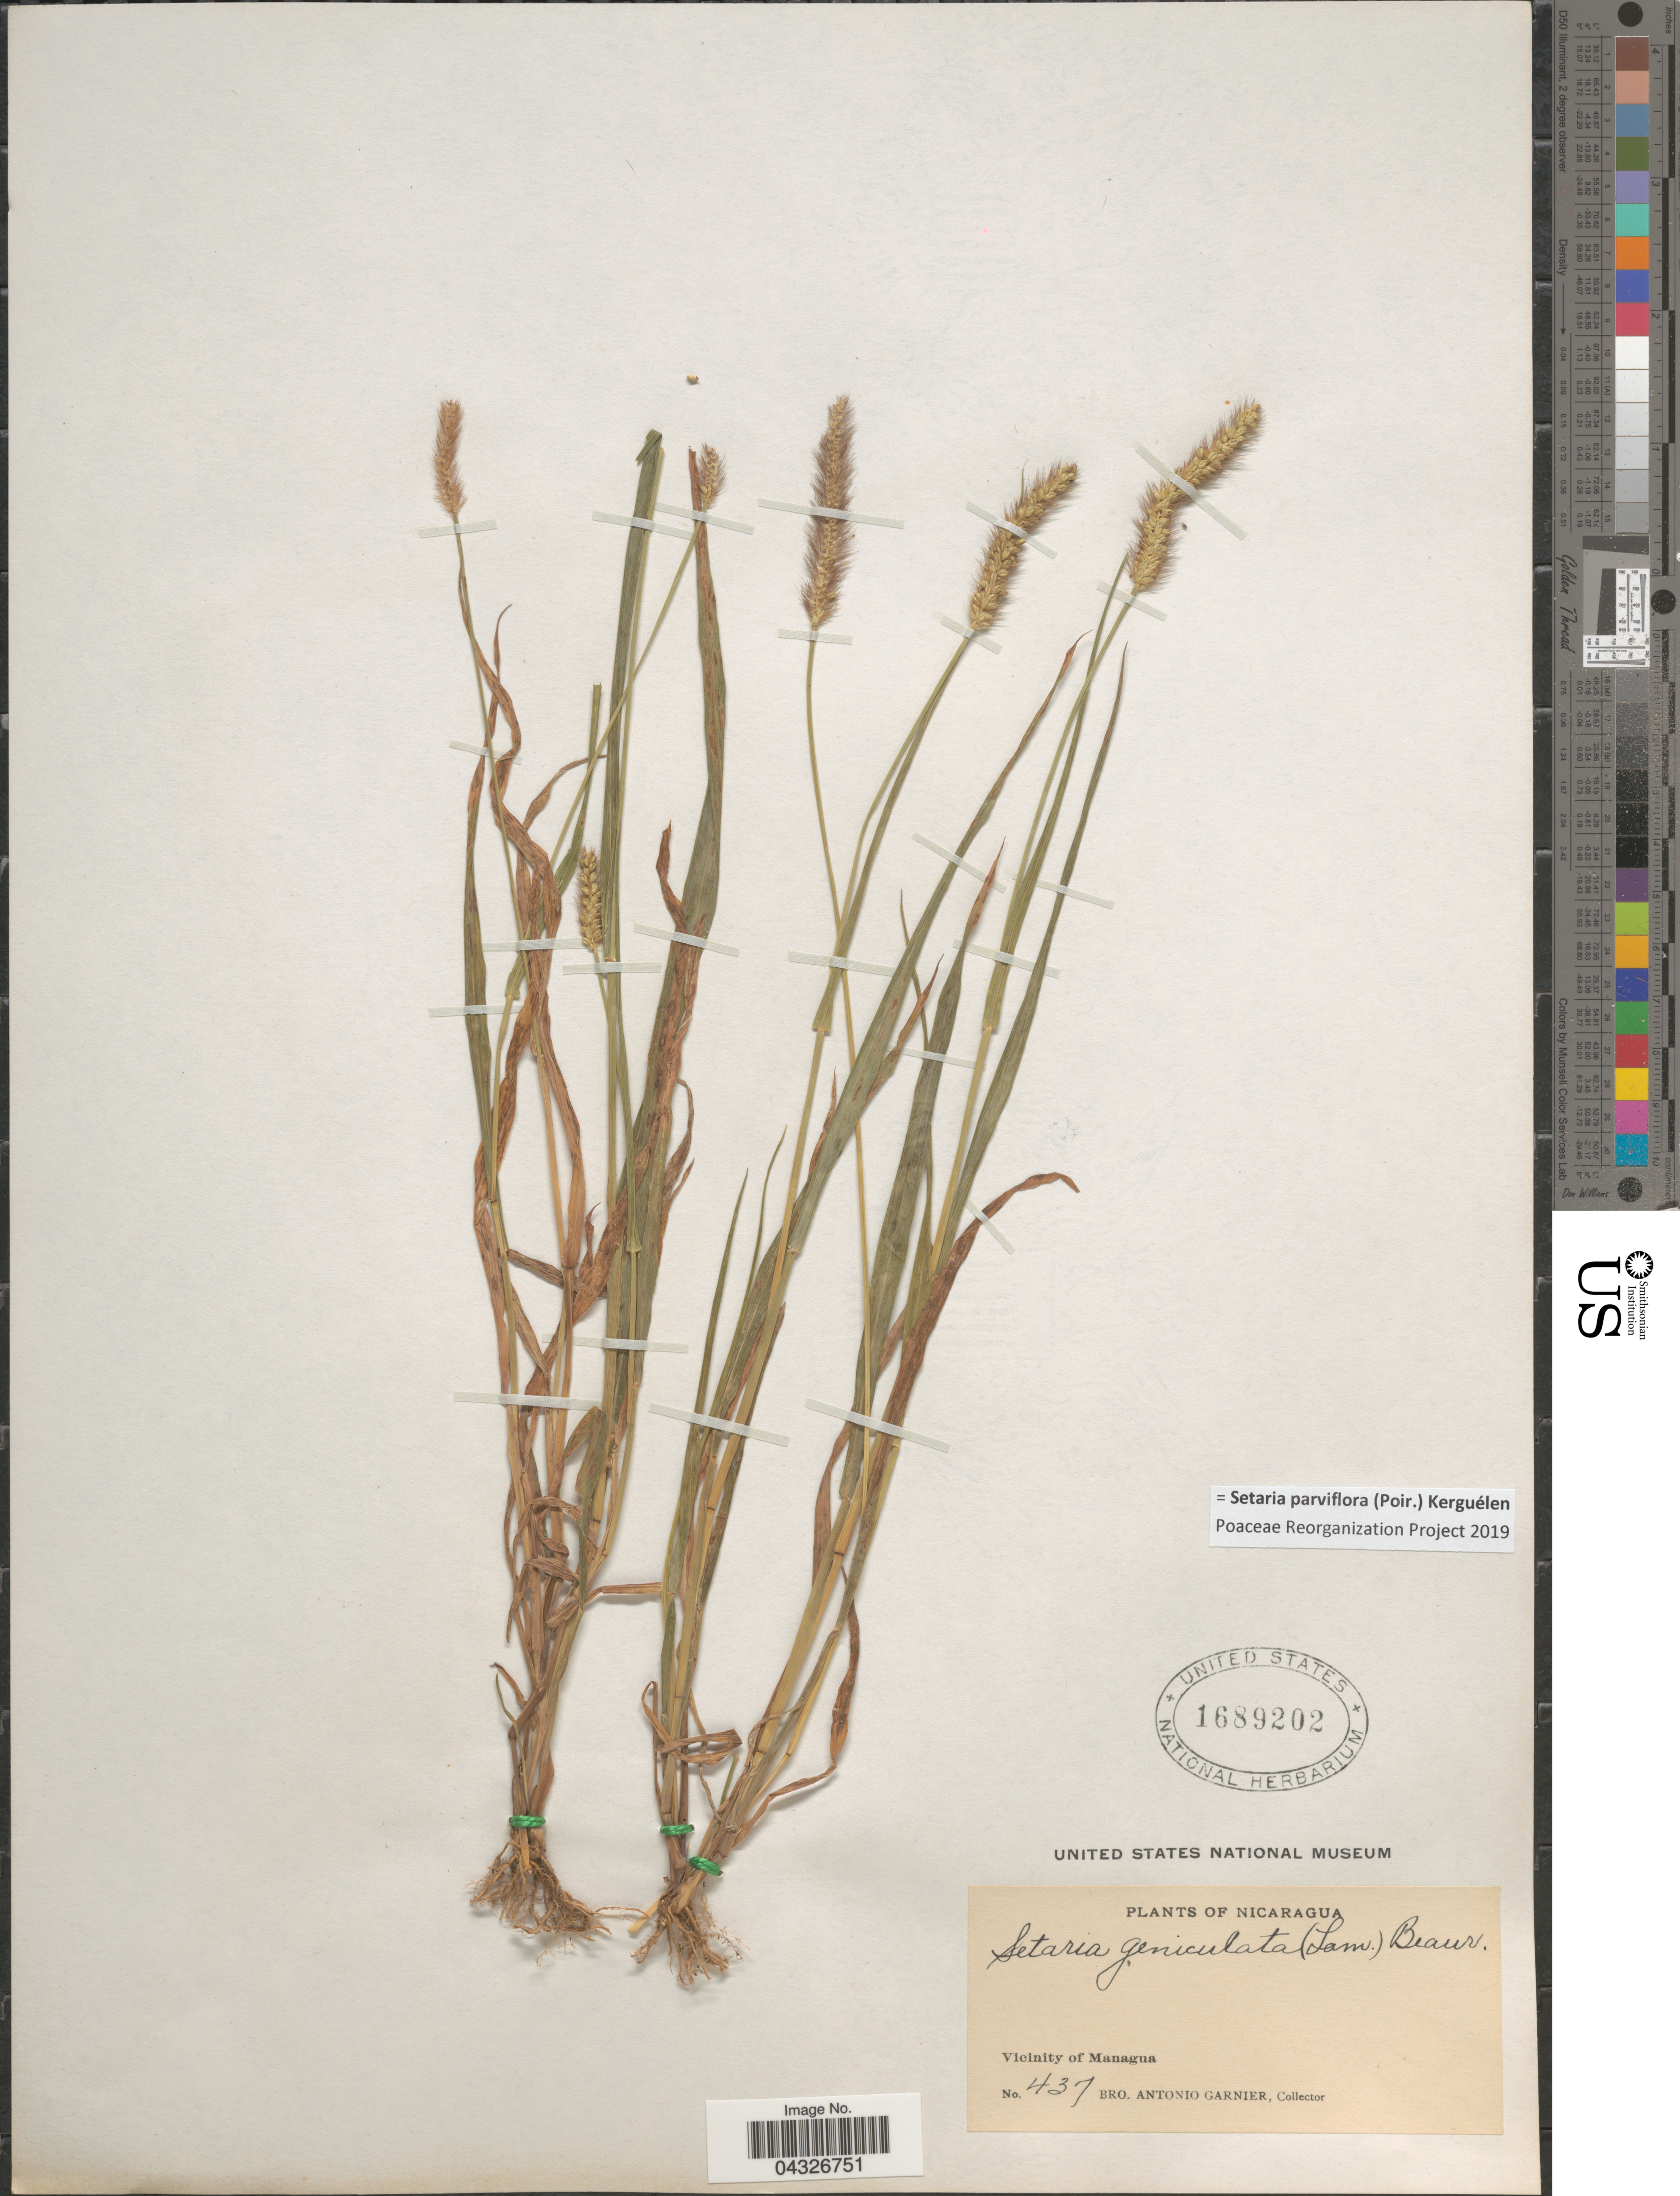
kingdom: Plantae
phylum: Tracheophyta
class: Liliopsida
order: Poales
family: Poaceae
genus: Setaria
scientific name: Setaria parviflora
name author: (Poir.) Kerguélen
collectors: Bro. A. Garnier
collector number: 437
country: Nicaragua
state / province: Managua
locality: Vicinity of Managua.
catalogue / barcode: US 1689202